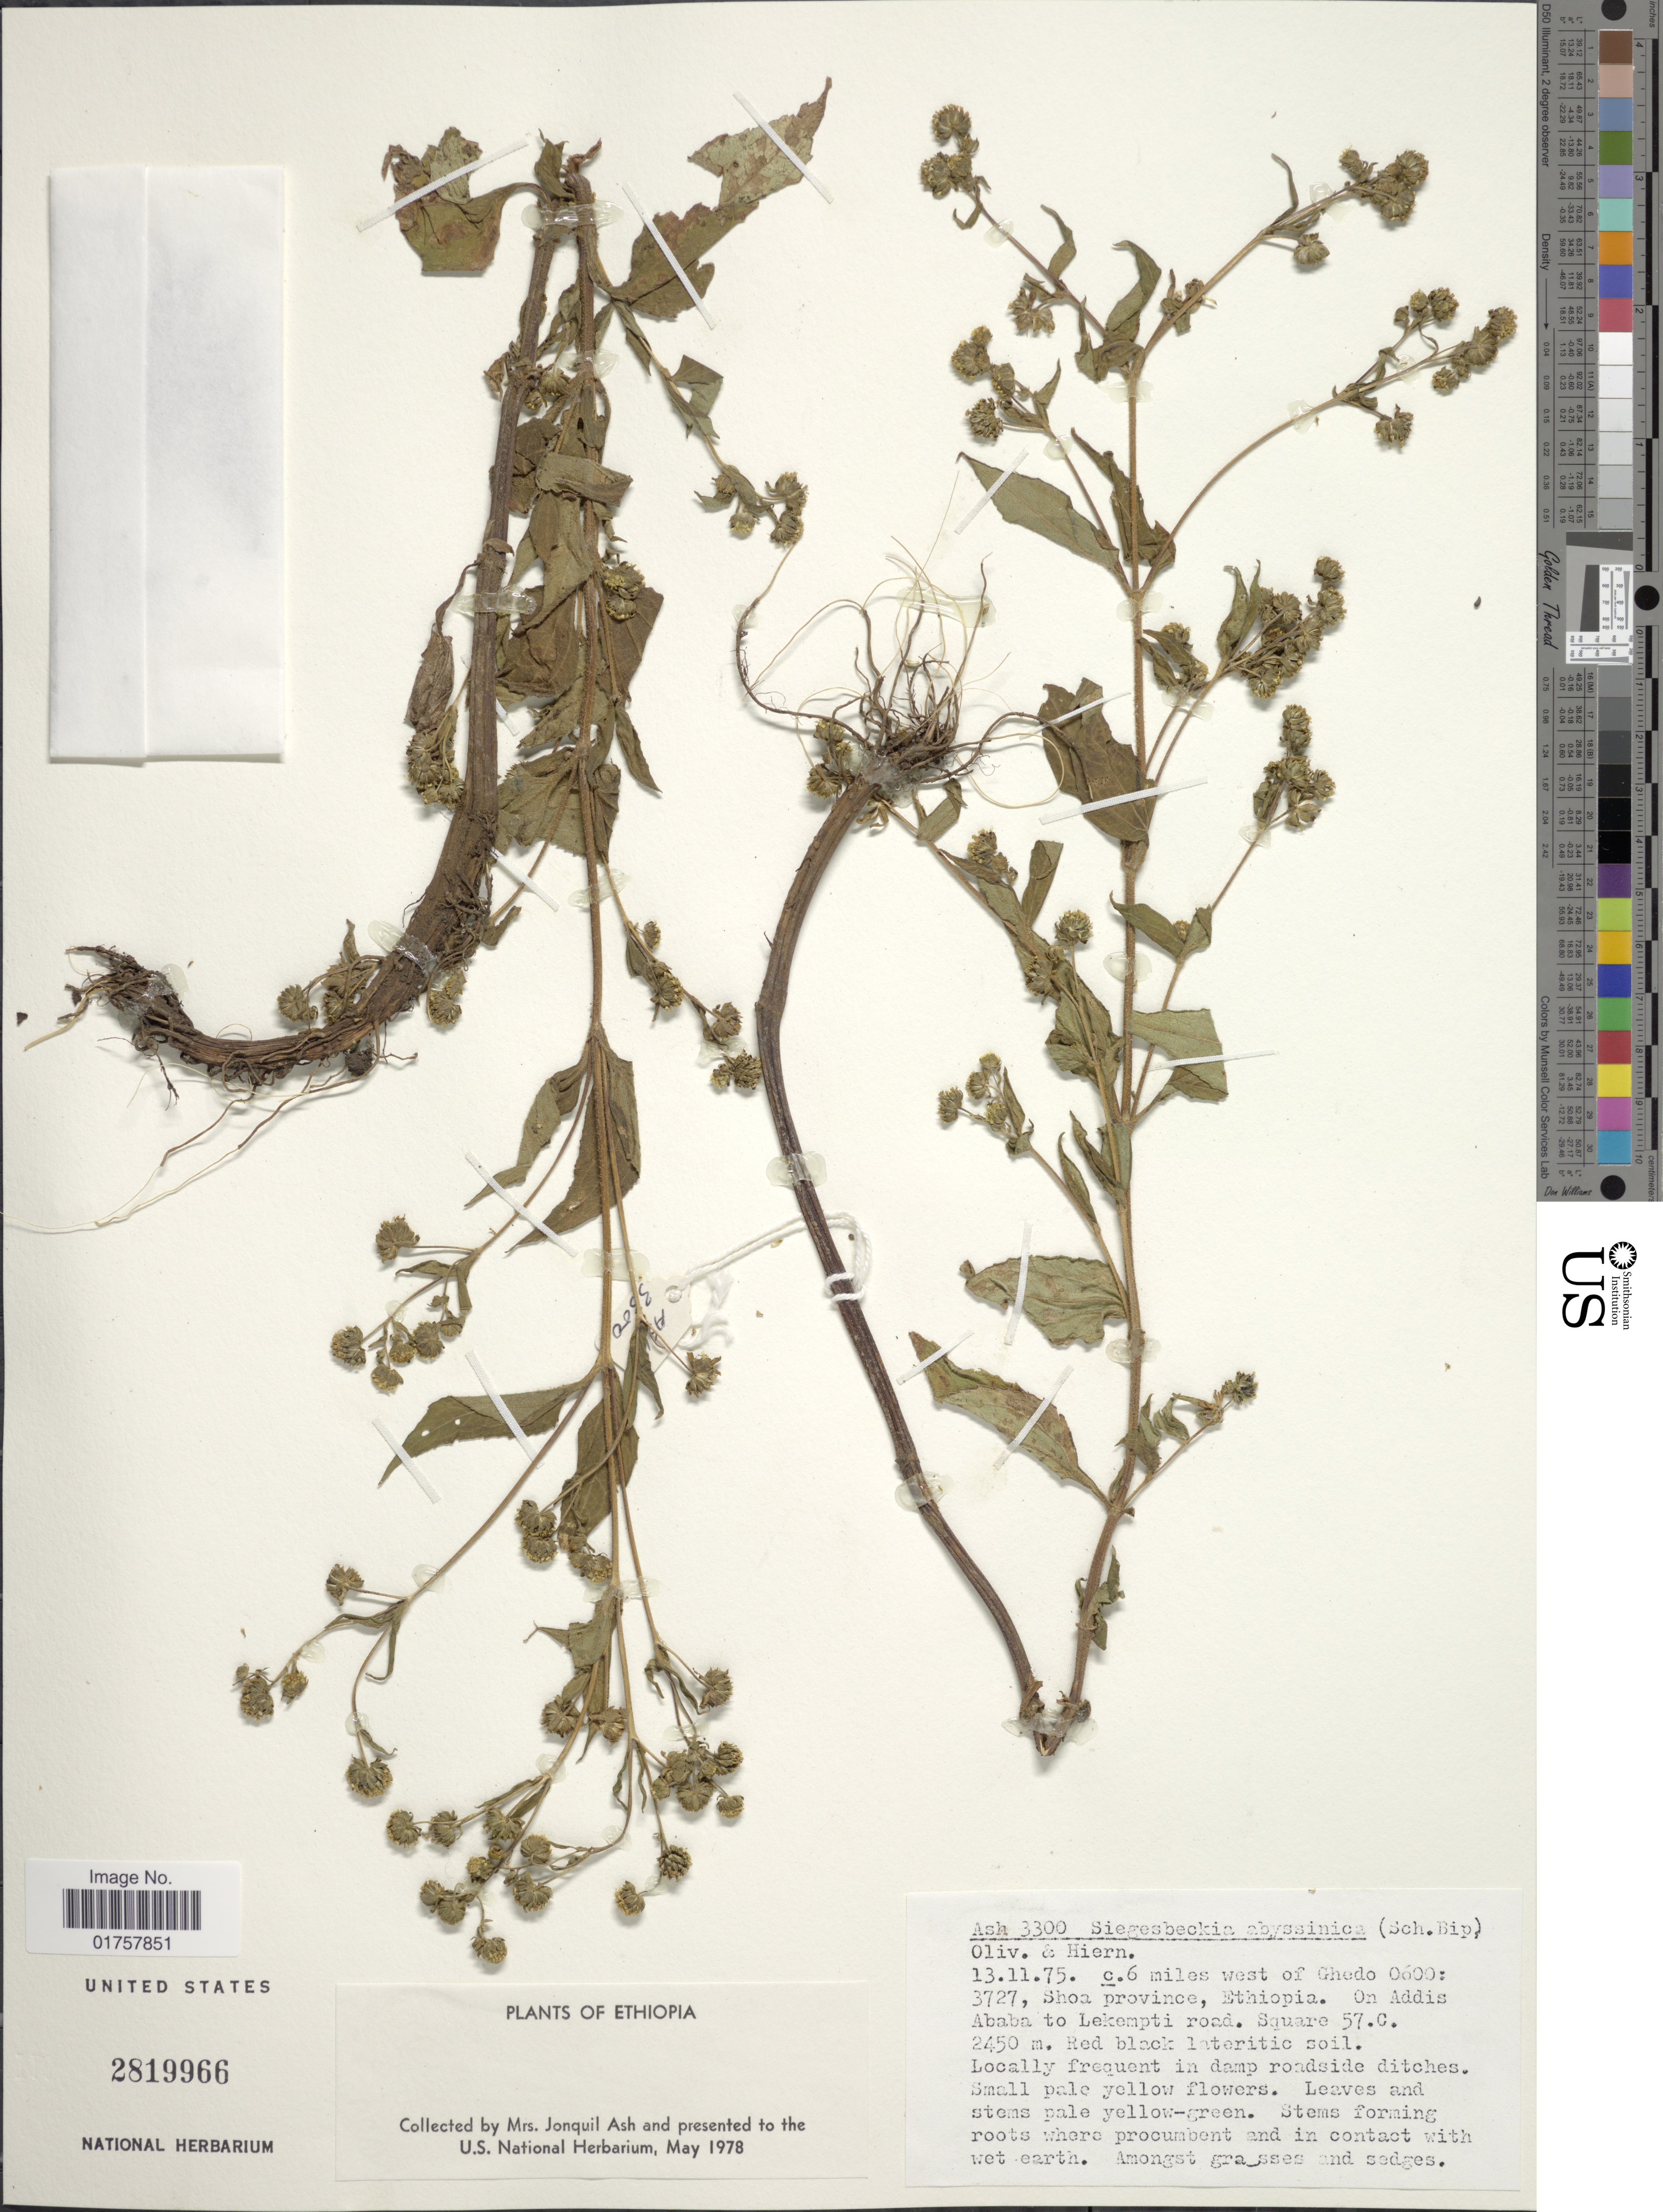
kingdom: Plantae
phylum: Tracheophyta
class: Magnoliopsida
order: Asterales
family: Asteraceae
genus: Sigesbeckia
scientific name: Sigesbeckia abyssinica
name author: (Sch. Bip.) Oliv.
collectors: -. Ash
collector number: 3300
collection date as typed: Transcribed d/m/y: 13/11/75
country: Ethiopia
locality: C. 6 miles west of Ghedo 0600: 3727, Shoa province, On Addis Ababa to Lekempti road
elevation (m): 2450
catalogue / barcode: US 2819966